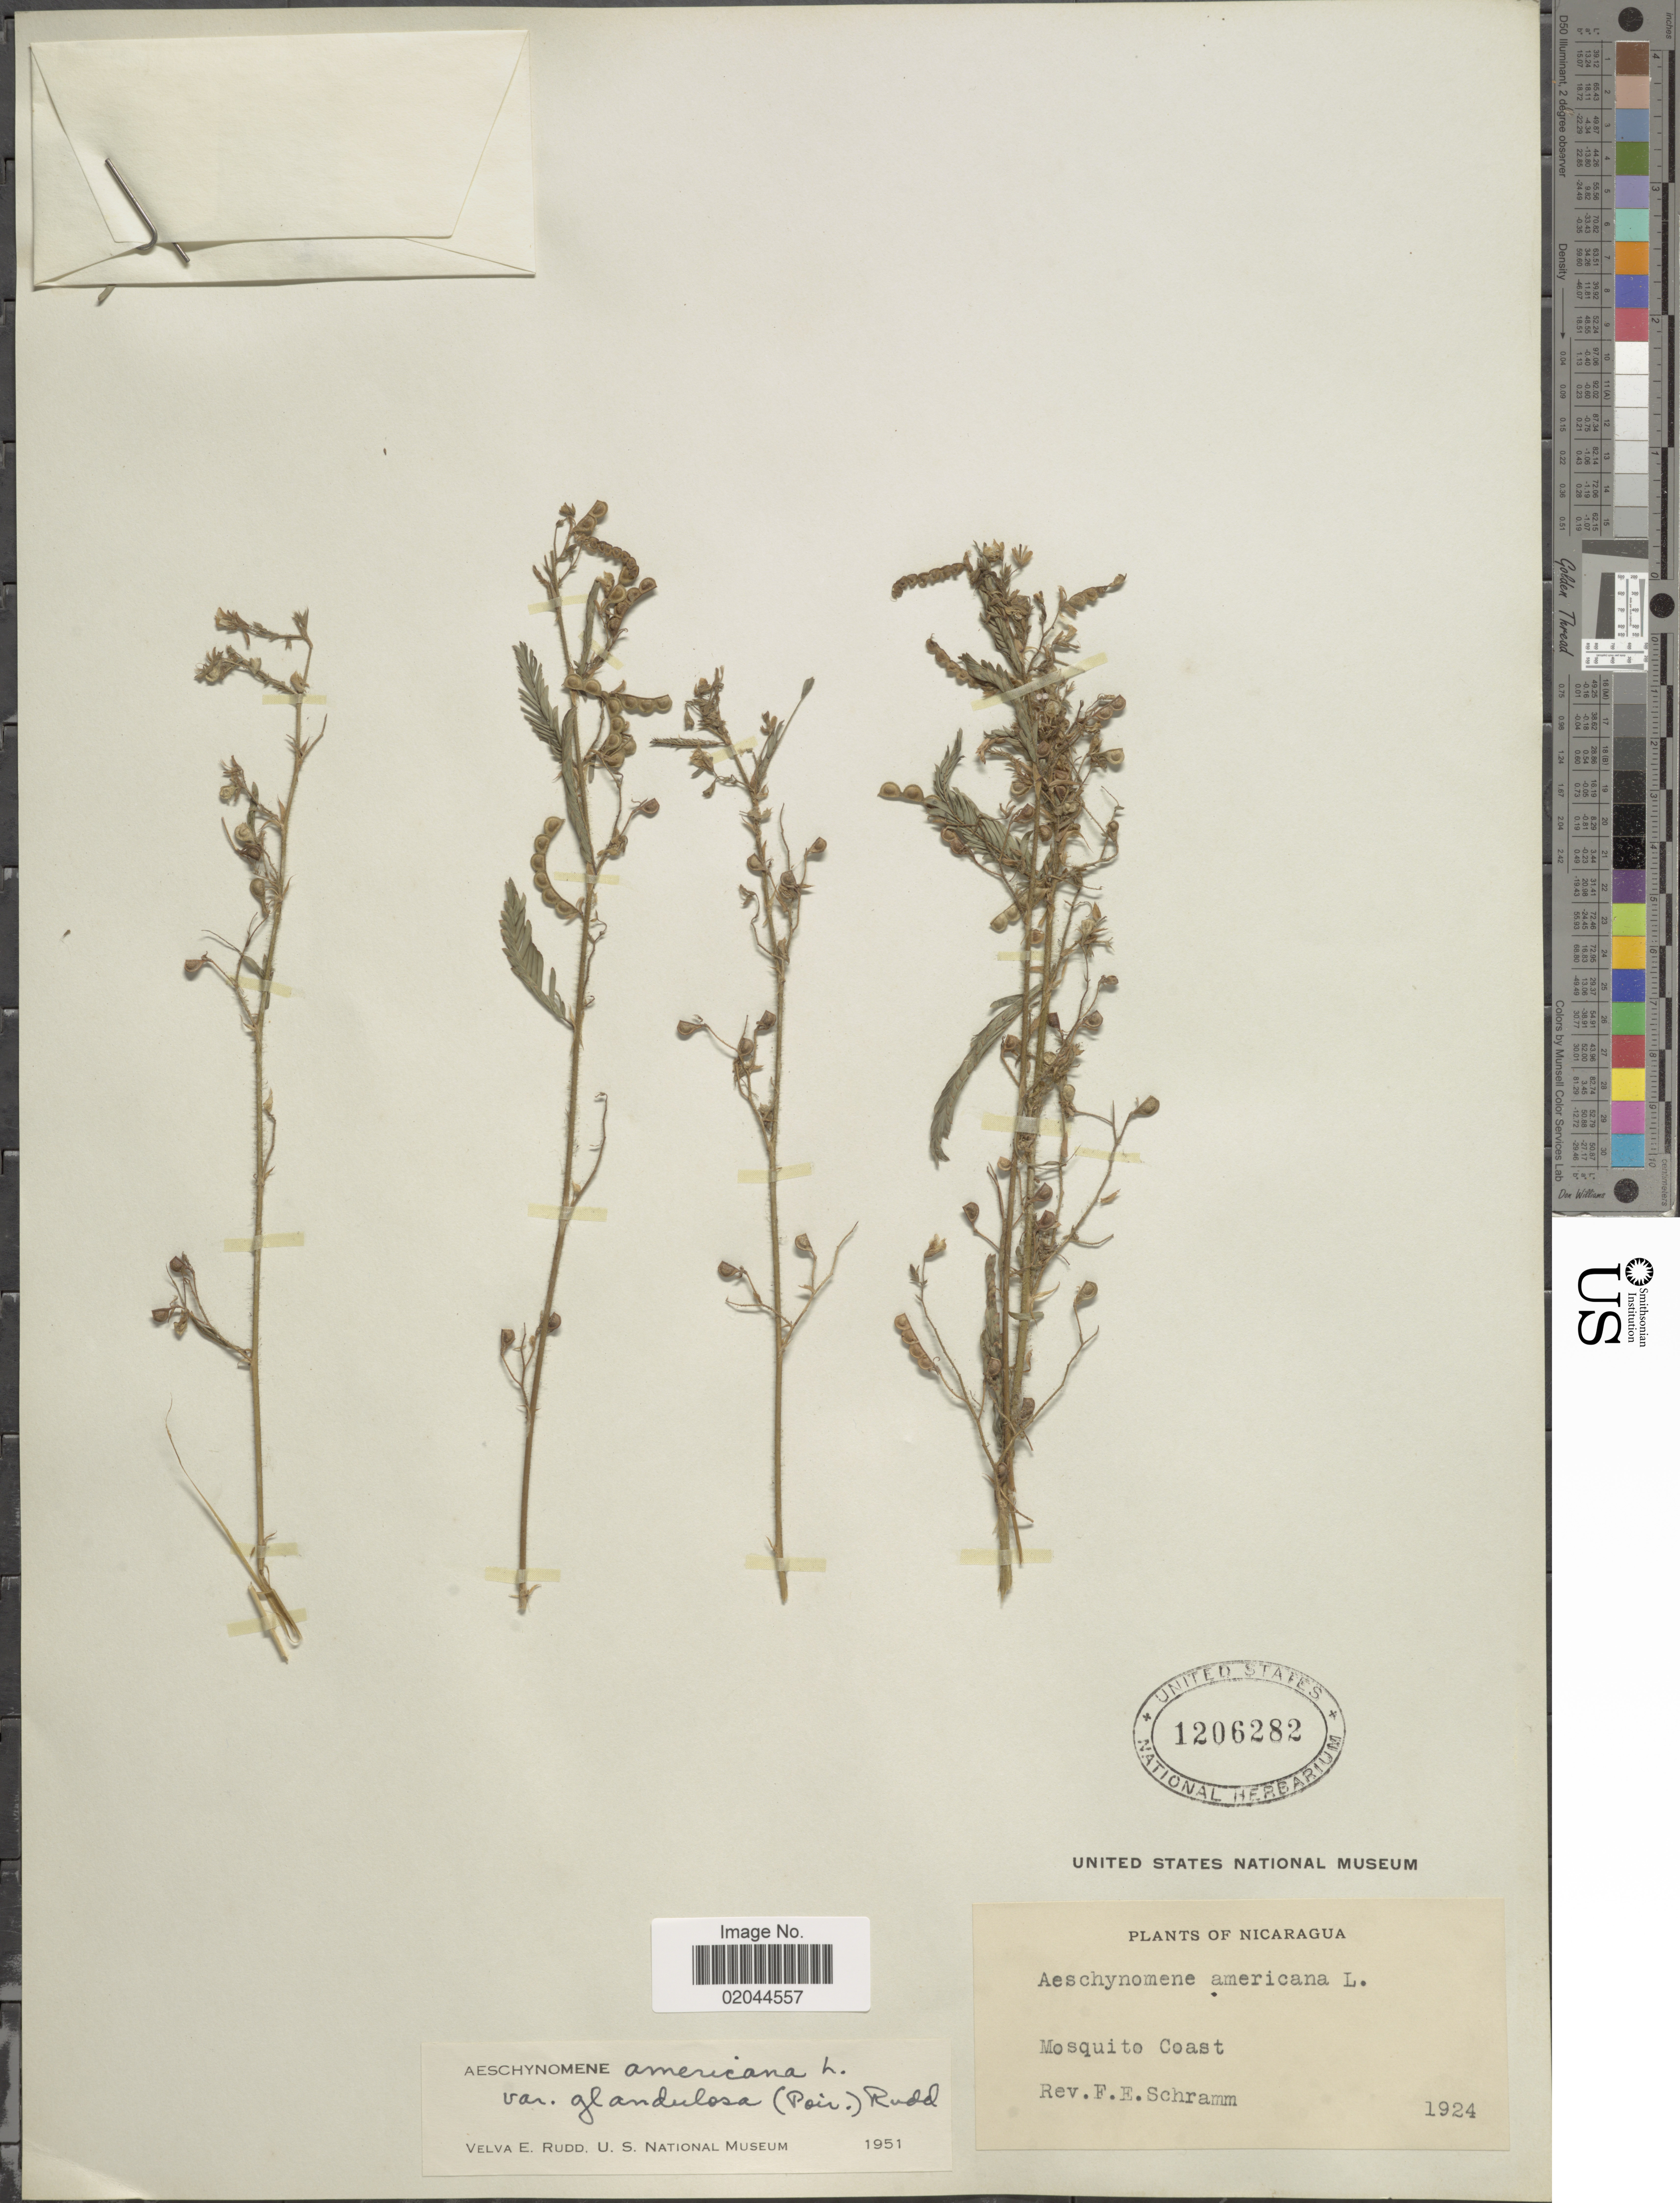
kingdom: Plantae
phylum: Tracheophyta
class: Magnoliopsida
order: Fabales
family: Fabaceae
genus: Aeschynomene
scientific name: Aeschynomene americana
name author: L.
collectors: F. E. Schramm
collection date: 1924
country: Nicaragua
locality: Mosquito Coast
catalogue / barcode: US 1206282